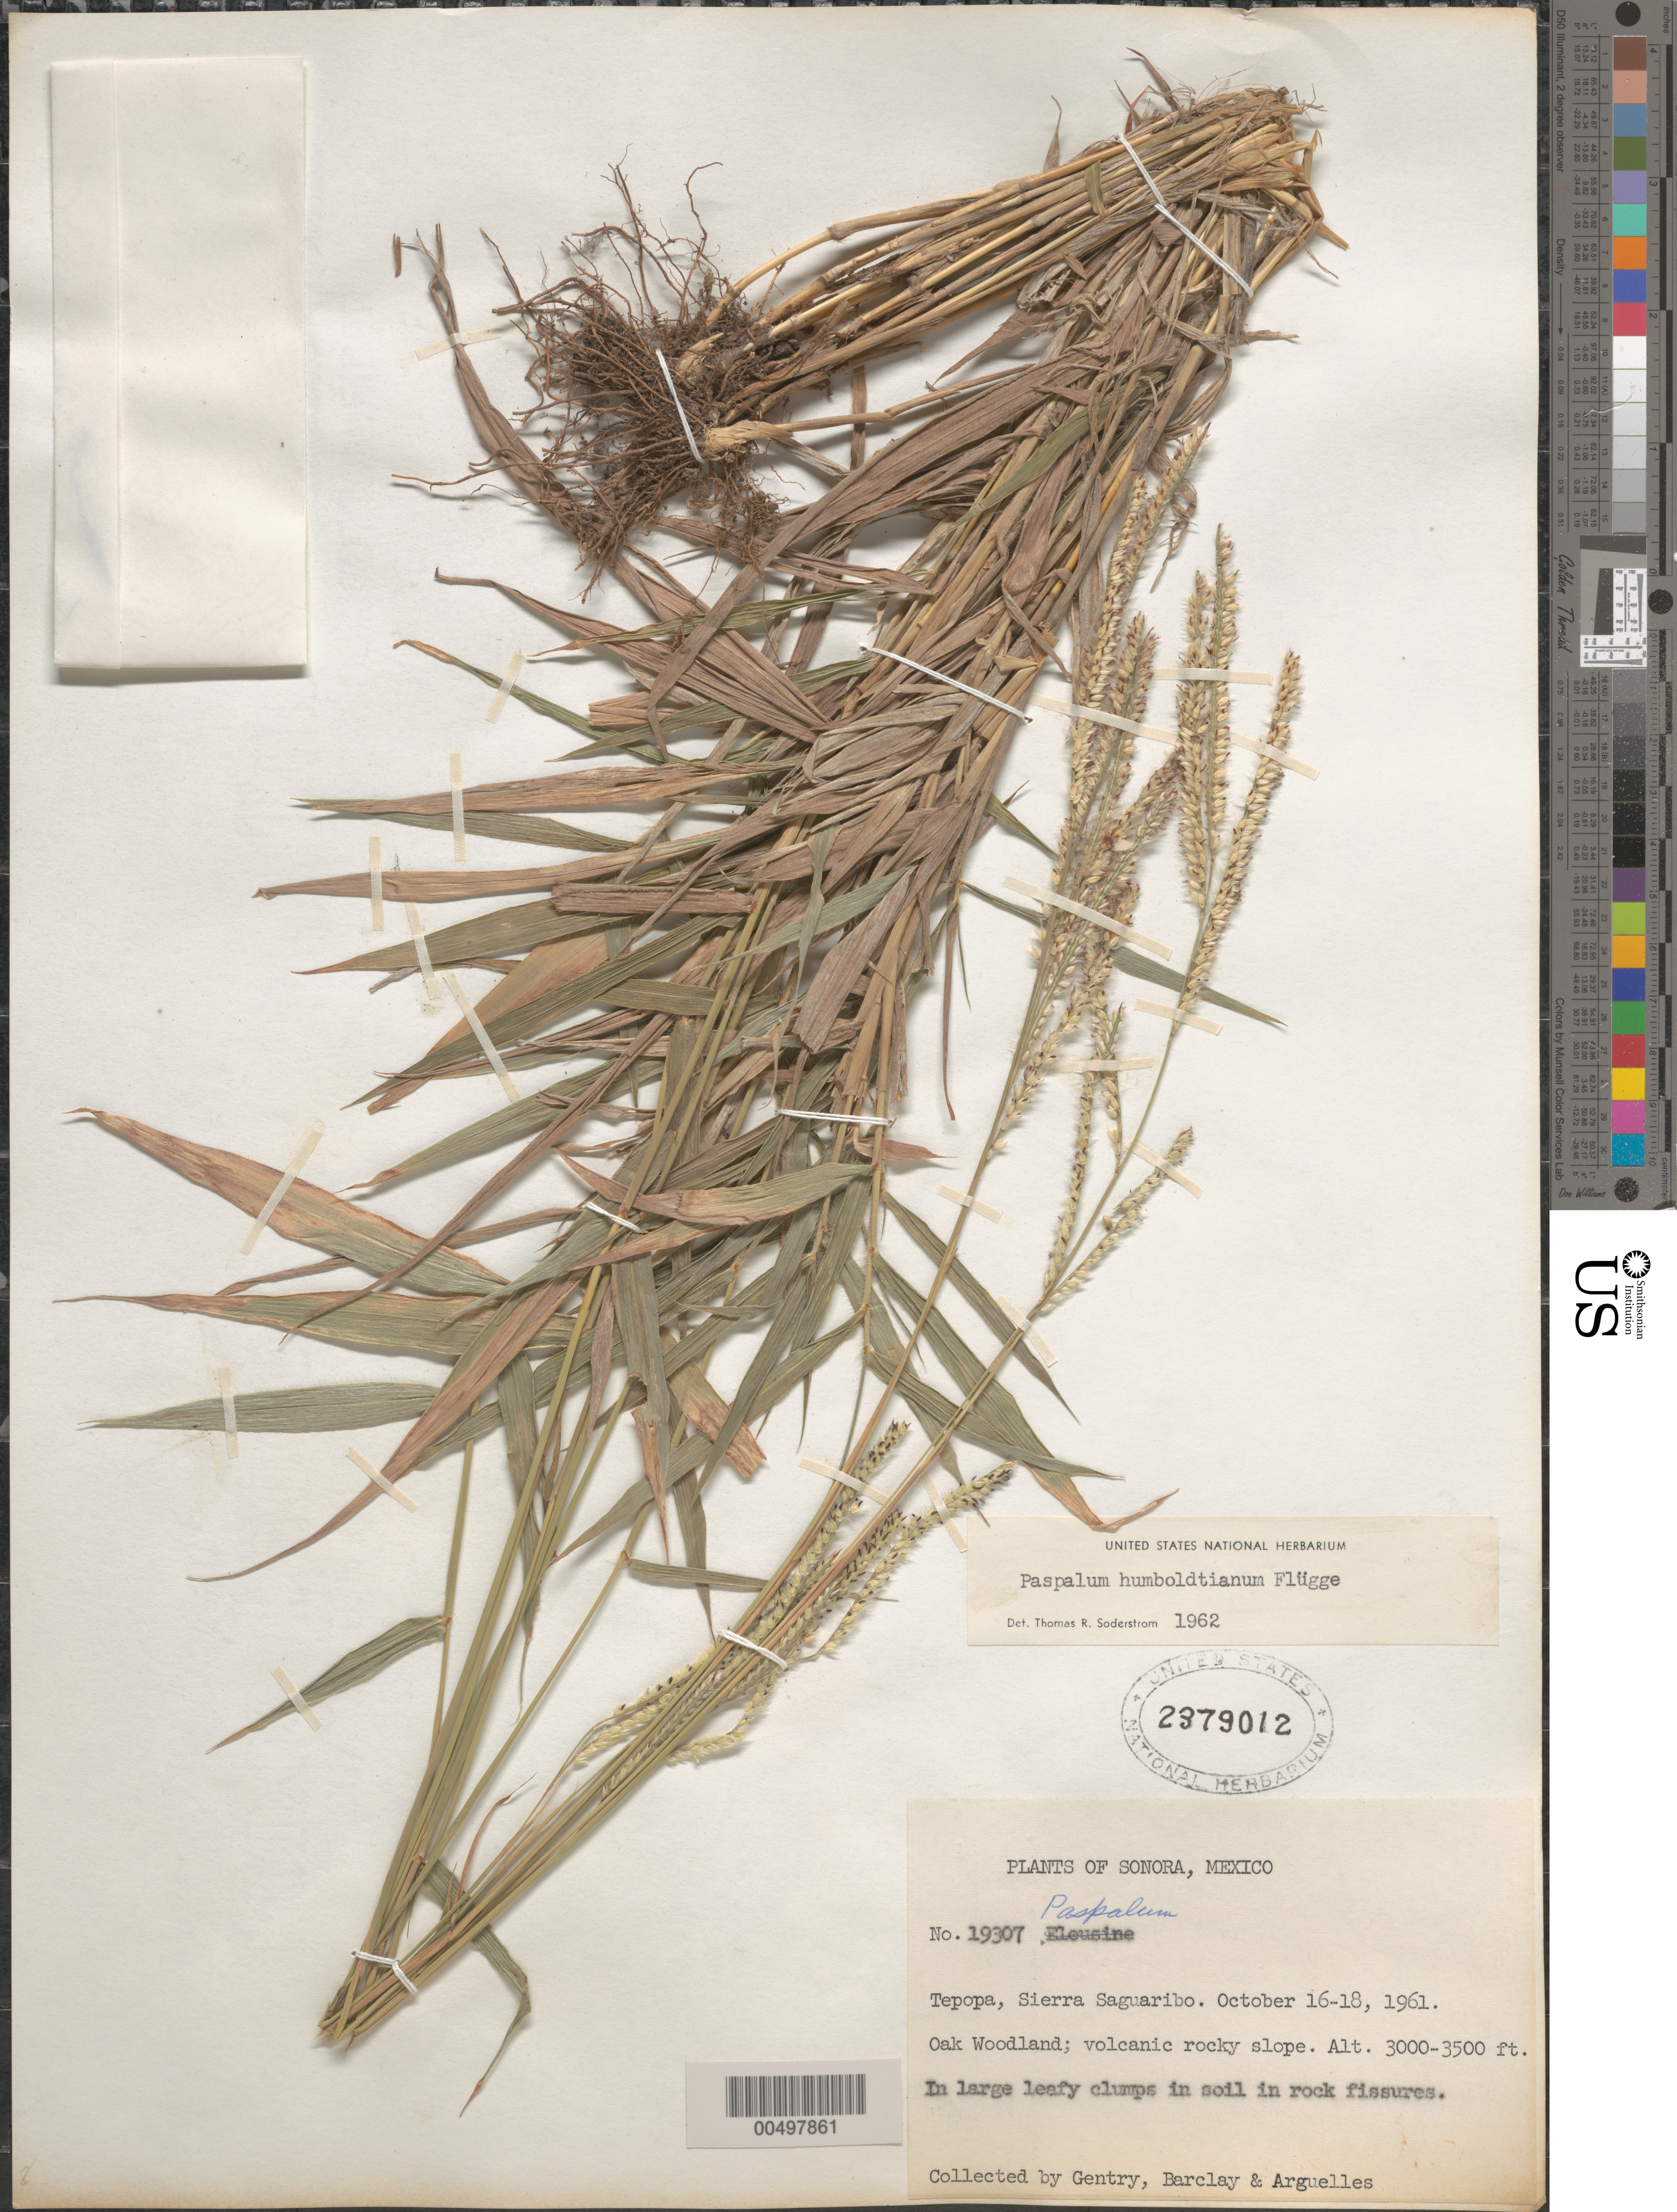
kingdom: Plantae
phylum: Tracheophyta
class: Liliopsida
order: Poales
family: Poaceae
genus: Paspalum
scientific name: Paspalum humboldtianum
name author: Flüggé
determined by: Soderstrom, T. R.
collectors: Gentry, --, -- Barclay & Arguelles, --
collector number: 19307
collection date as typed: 16 Oct 1961 to 18 Oct 1961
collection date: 1961-10-16/1961-10-18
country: Mexico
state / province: Sonora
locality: Tepopa, Sierra Saguaribo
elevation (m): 914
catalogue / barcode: US 2379012